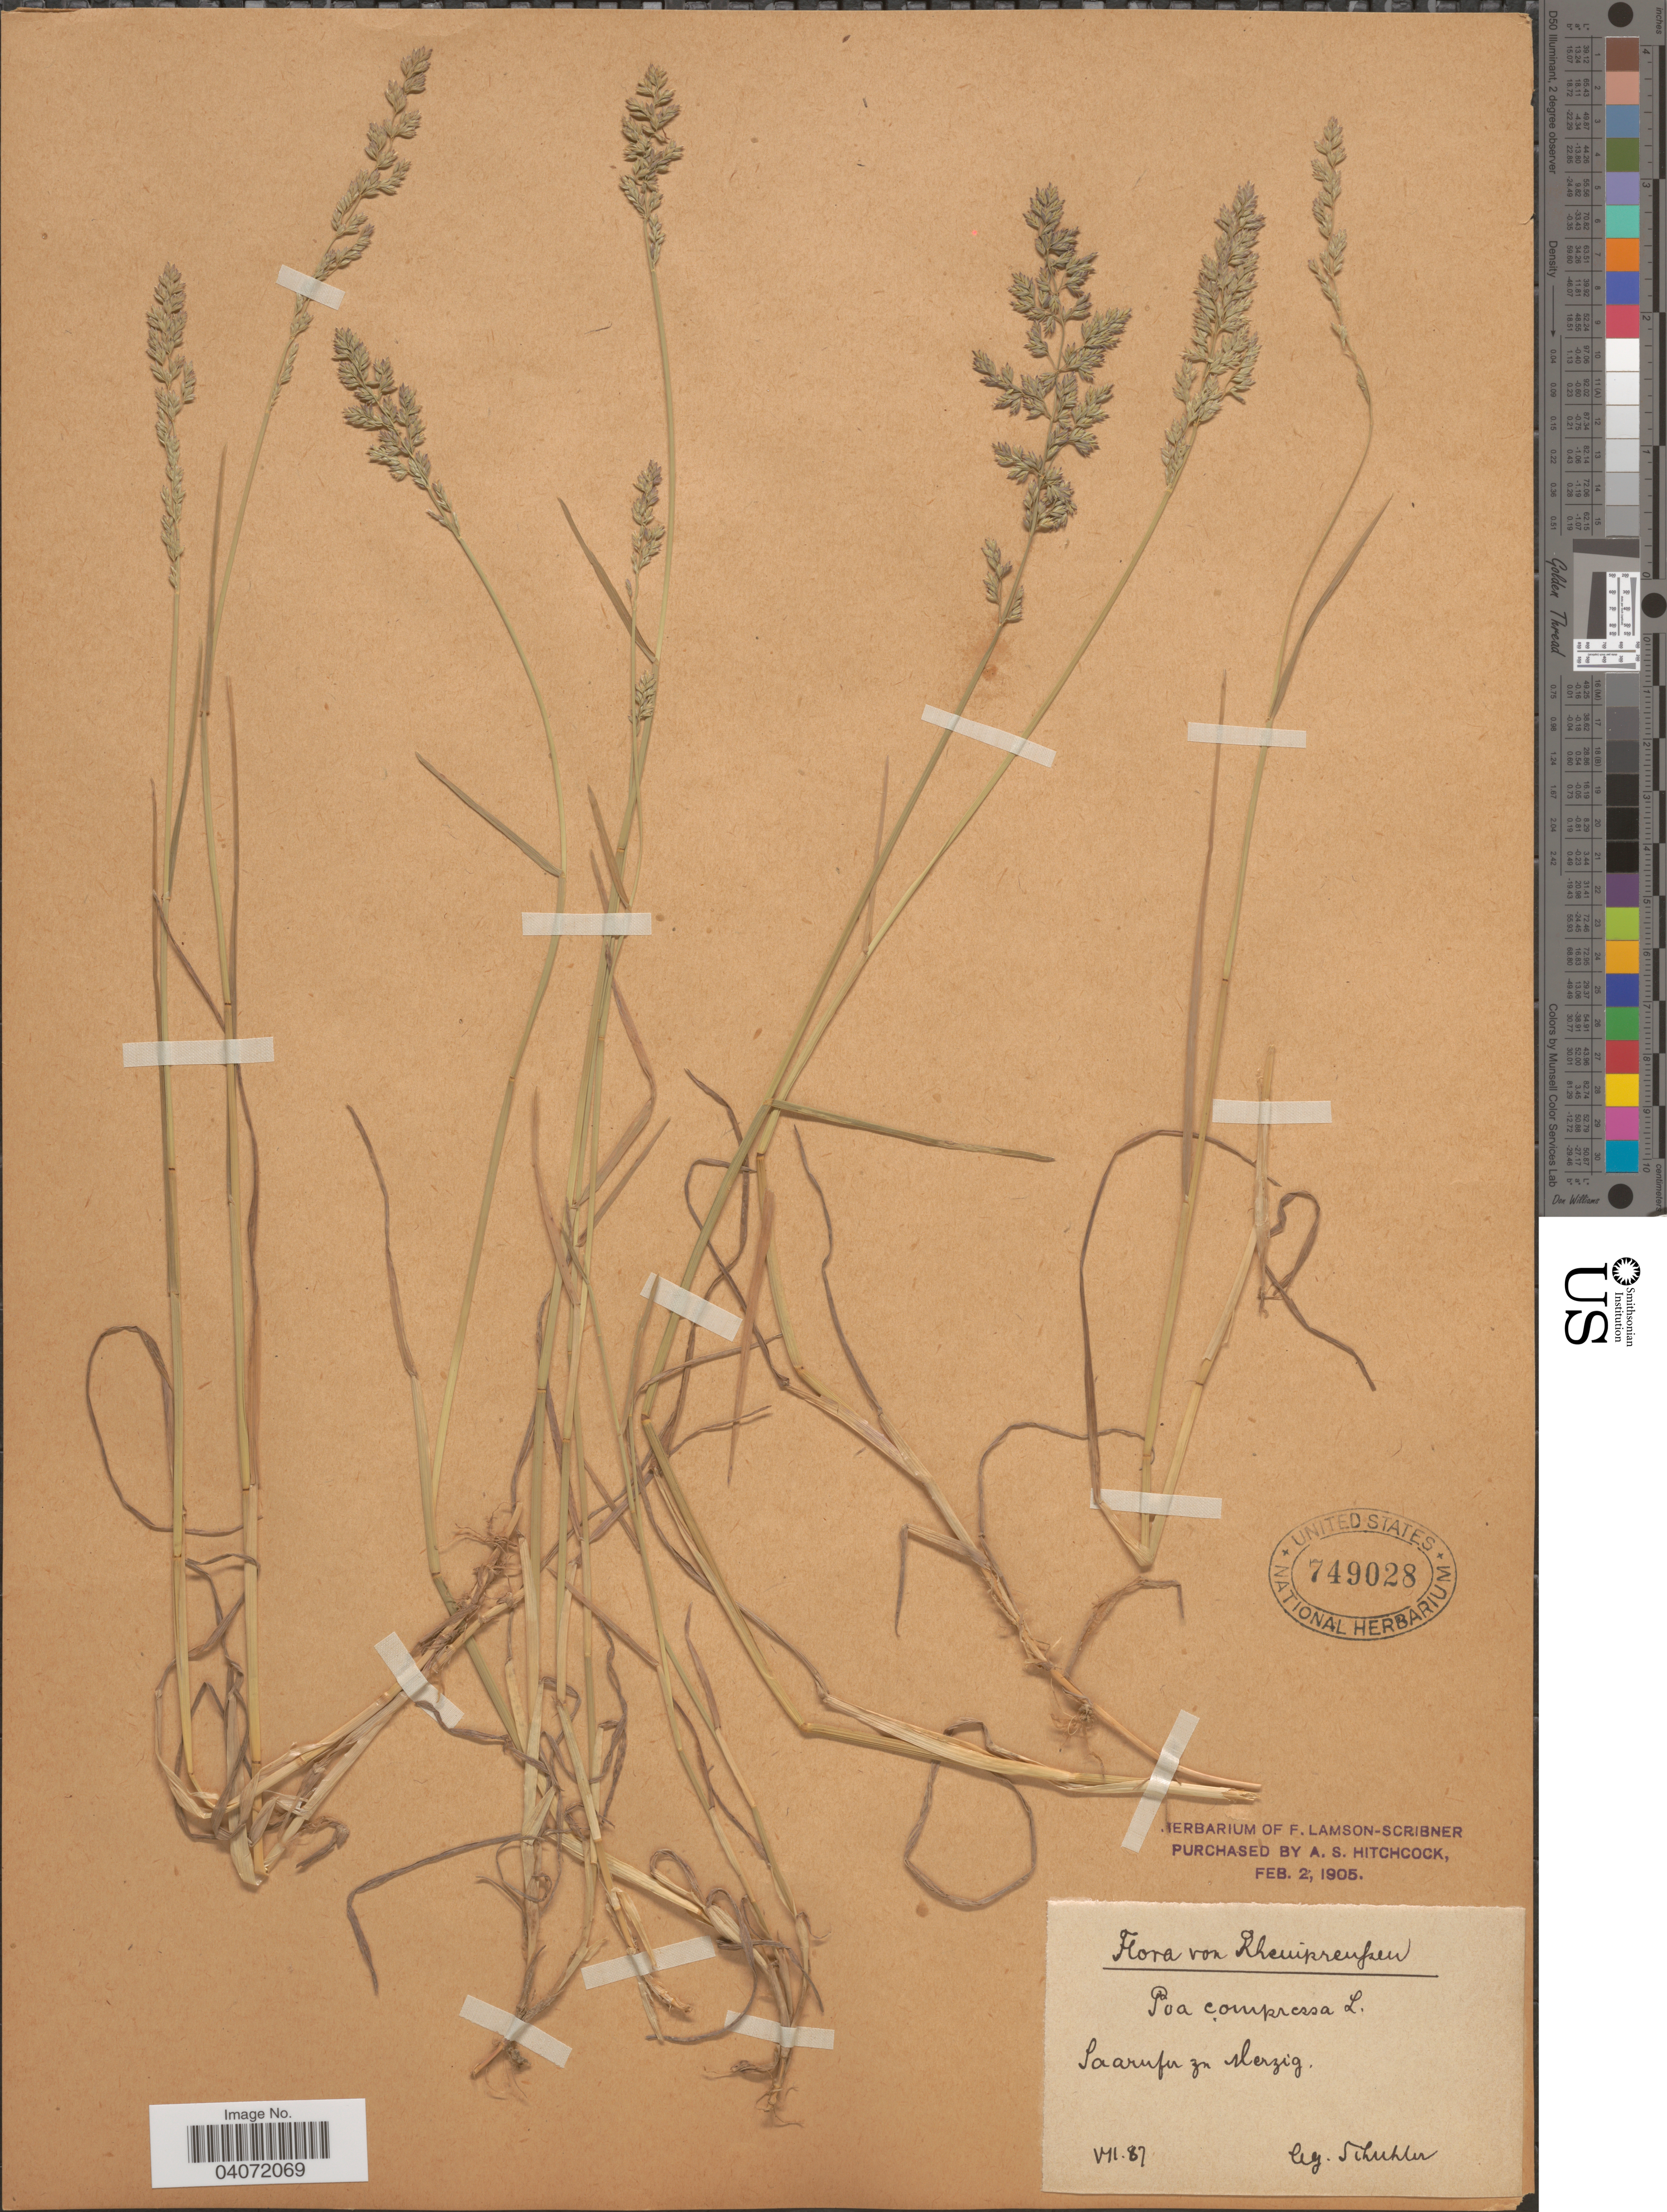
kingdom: Plantae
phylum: Tracheophyta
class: Liliopsida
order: Poales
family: Poaceae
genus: Poa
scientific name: Poa compressa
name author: L.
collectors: Schuhler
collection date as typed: Transcribed d/m/y: /7/87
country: Germany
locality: Rheinpreussen. Saarufer zn Merzig.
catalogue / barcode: US 749028